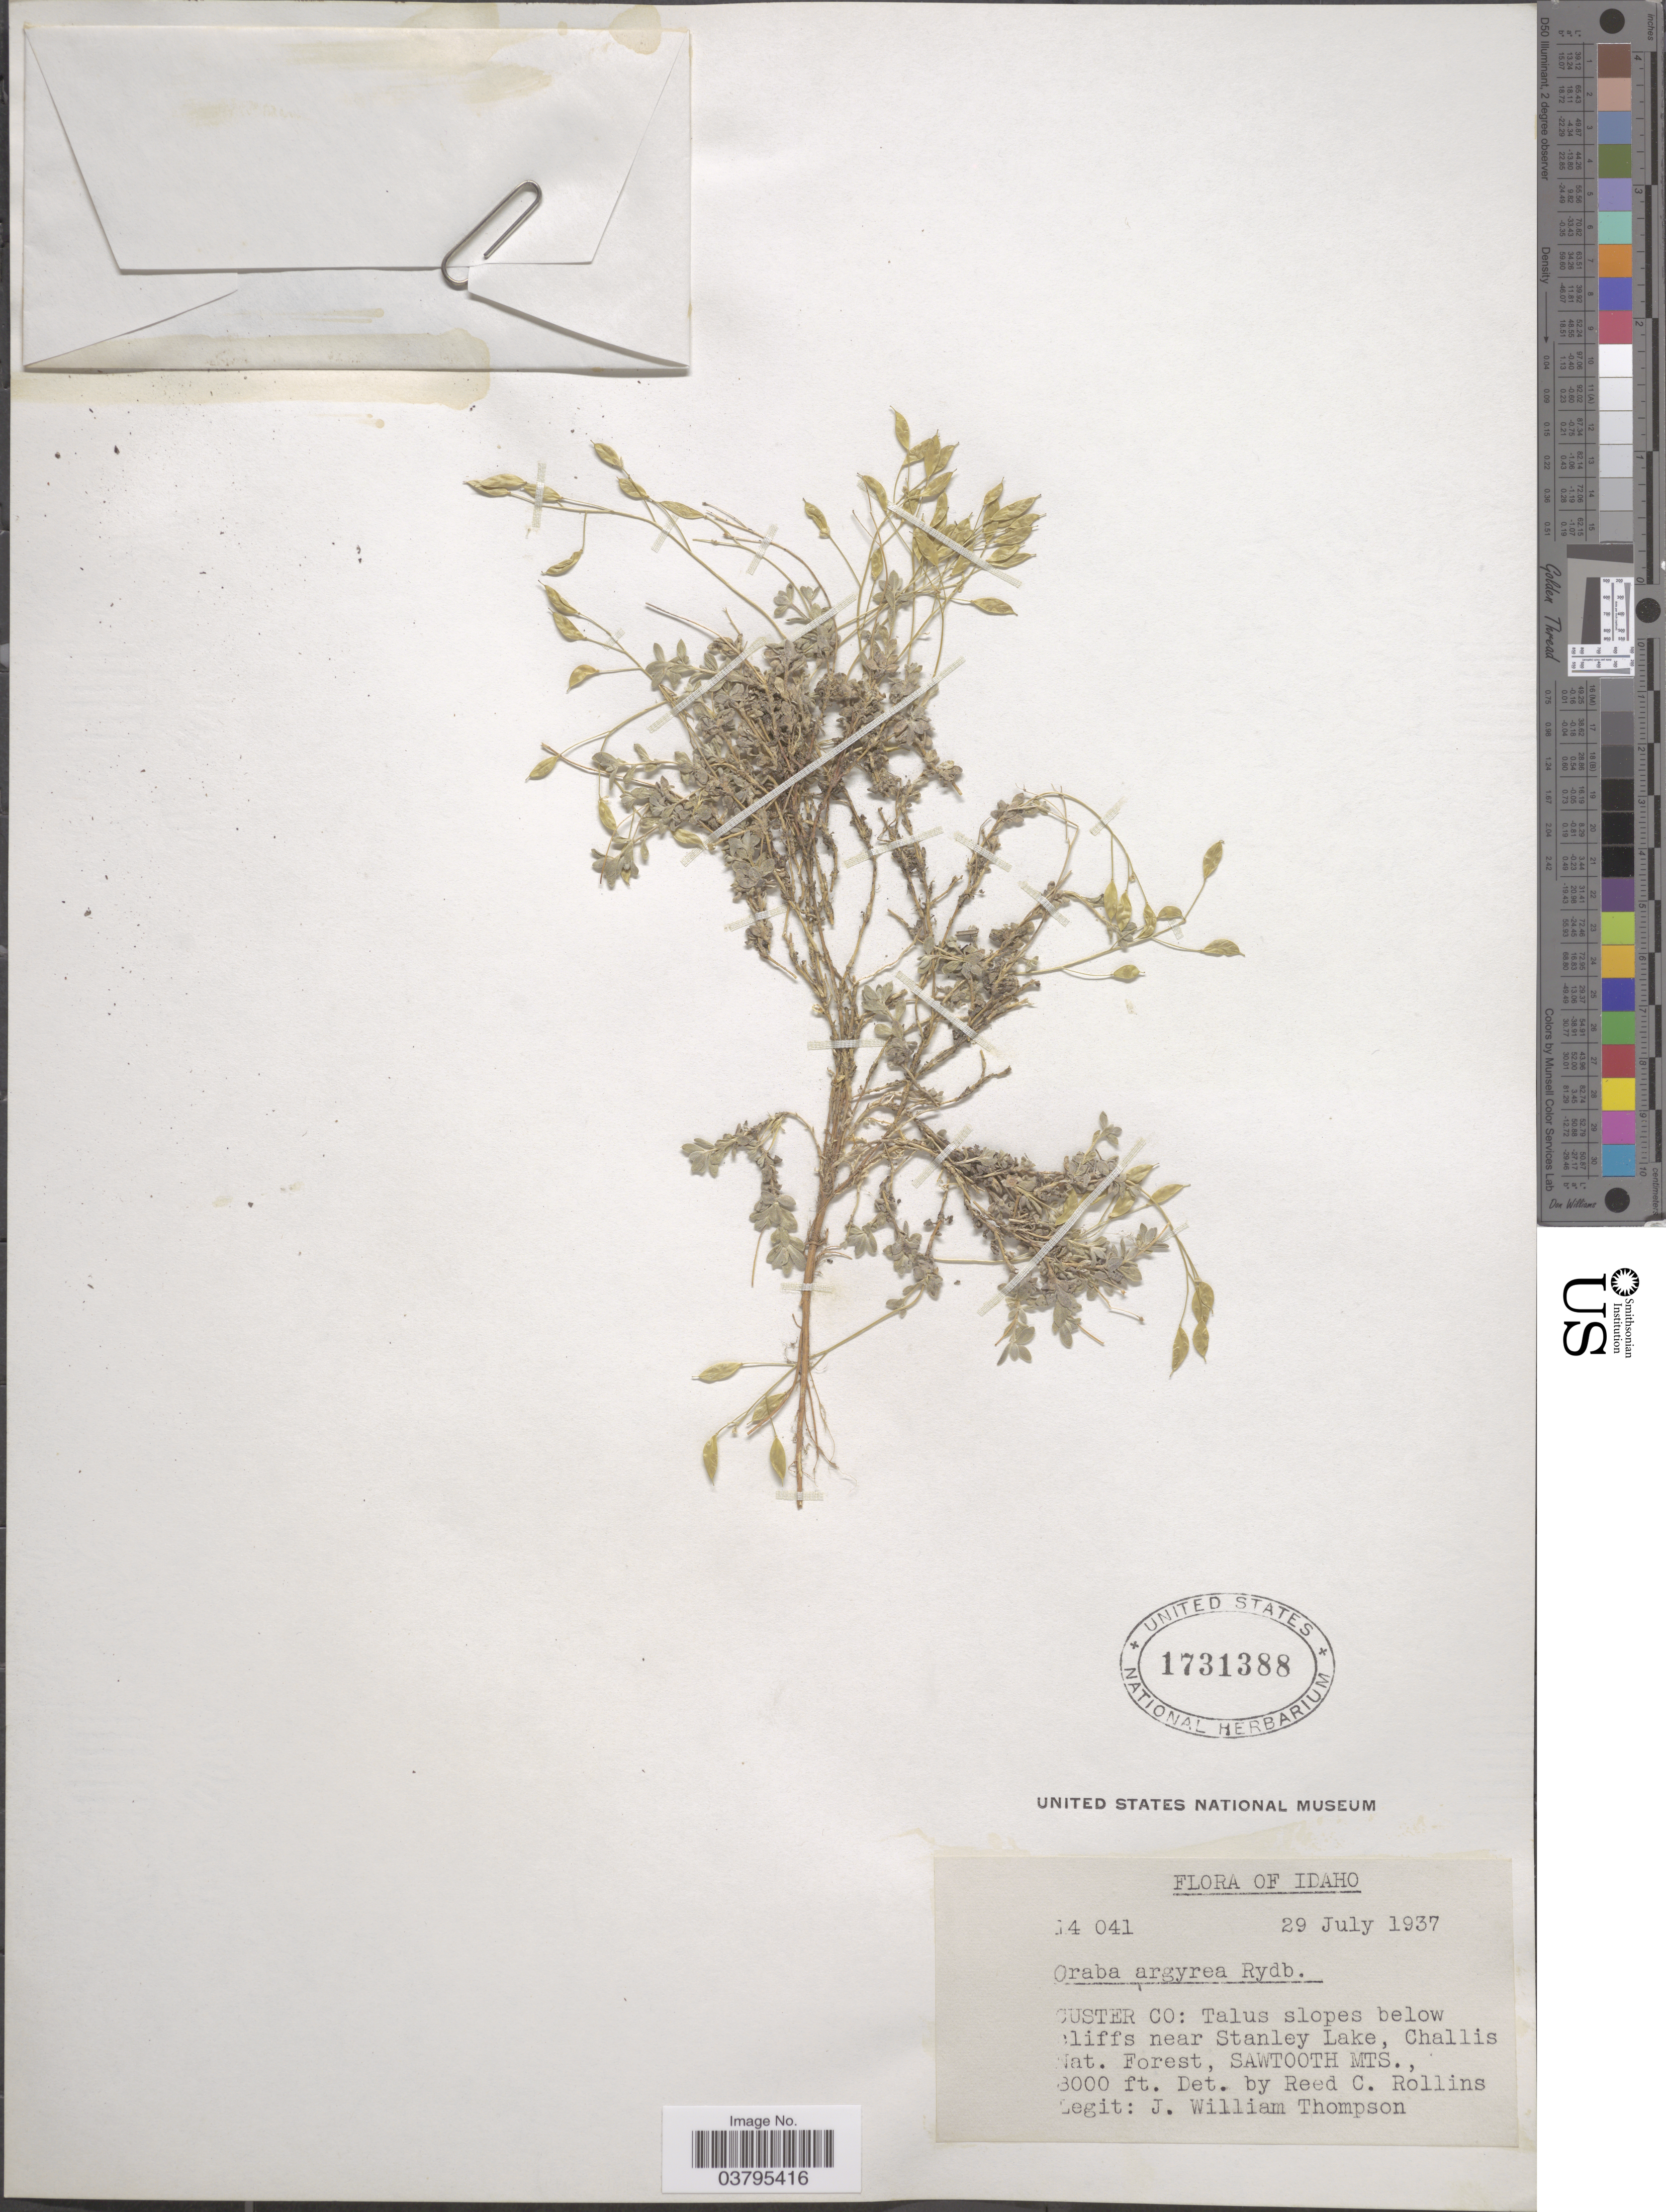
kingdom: Plantae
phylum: Tracheophyta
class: Magnoliopsida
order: Brassicales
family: Brassicaceae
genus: Draba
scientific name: Draba argyrea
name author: Rydb.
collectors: J. W. Thompson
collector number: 14041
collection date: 1937-07-29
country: United States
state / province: Idaho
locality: Custer Co: Talus slopes below cliffs near Stanley Lake, Challis Nat. Forest, Sawtooth Mts.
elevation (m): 2438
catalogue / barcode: US 1731388